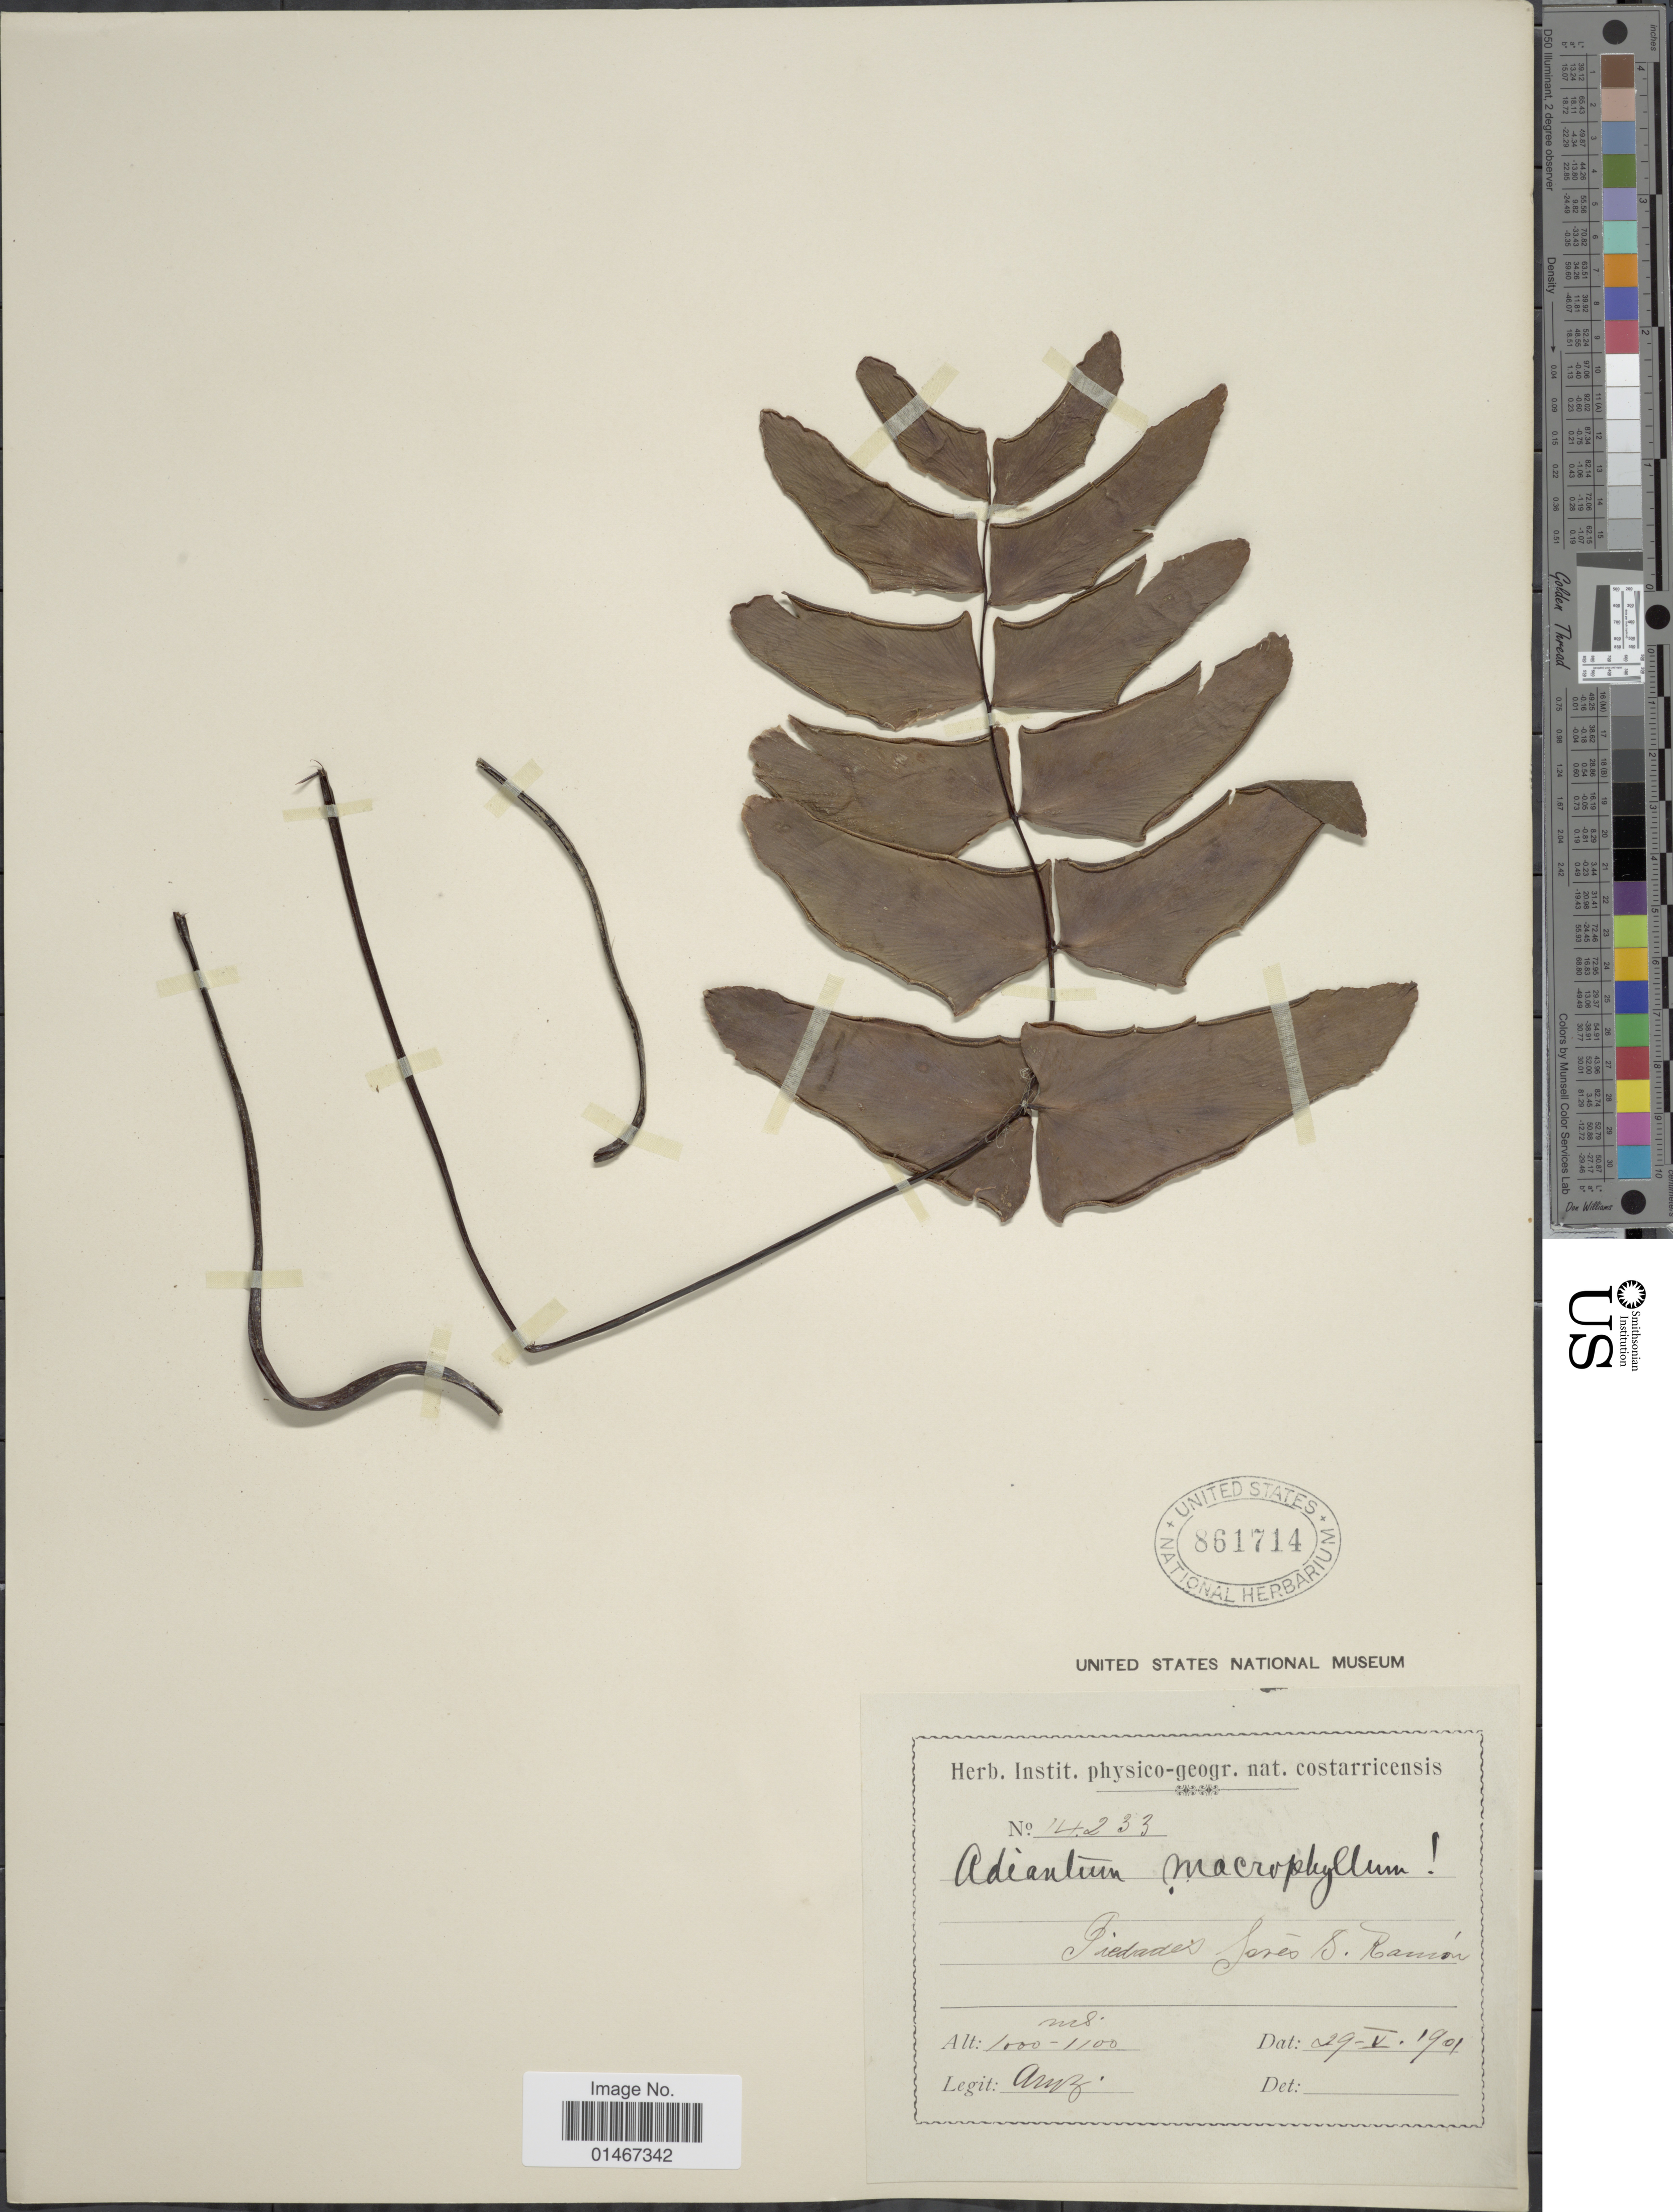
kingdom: Plantae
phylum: Tracheophyta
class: Polypodiopsida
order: Polypodiales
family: Pteridaceae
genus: Adiantum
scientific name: Adiantum macrophyllum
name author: Sw.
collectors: A. Brenes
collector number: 14233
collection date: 1901-05-29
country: Costa Rica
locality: Piedades pres S. Ramon.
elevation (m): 1000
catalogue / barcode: US 861714